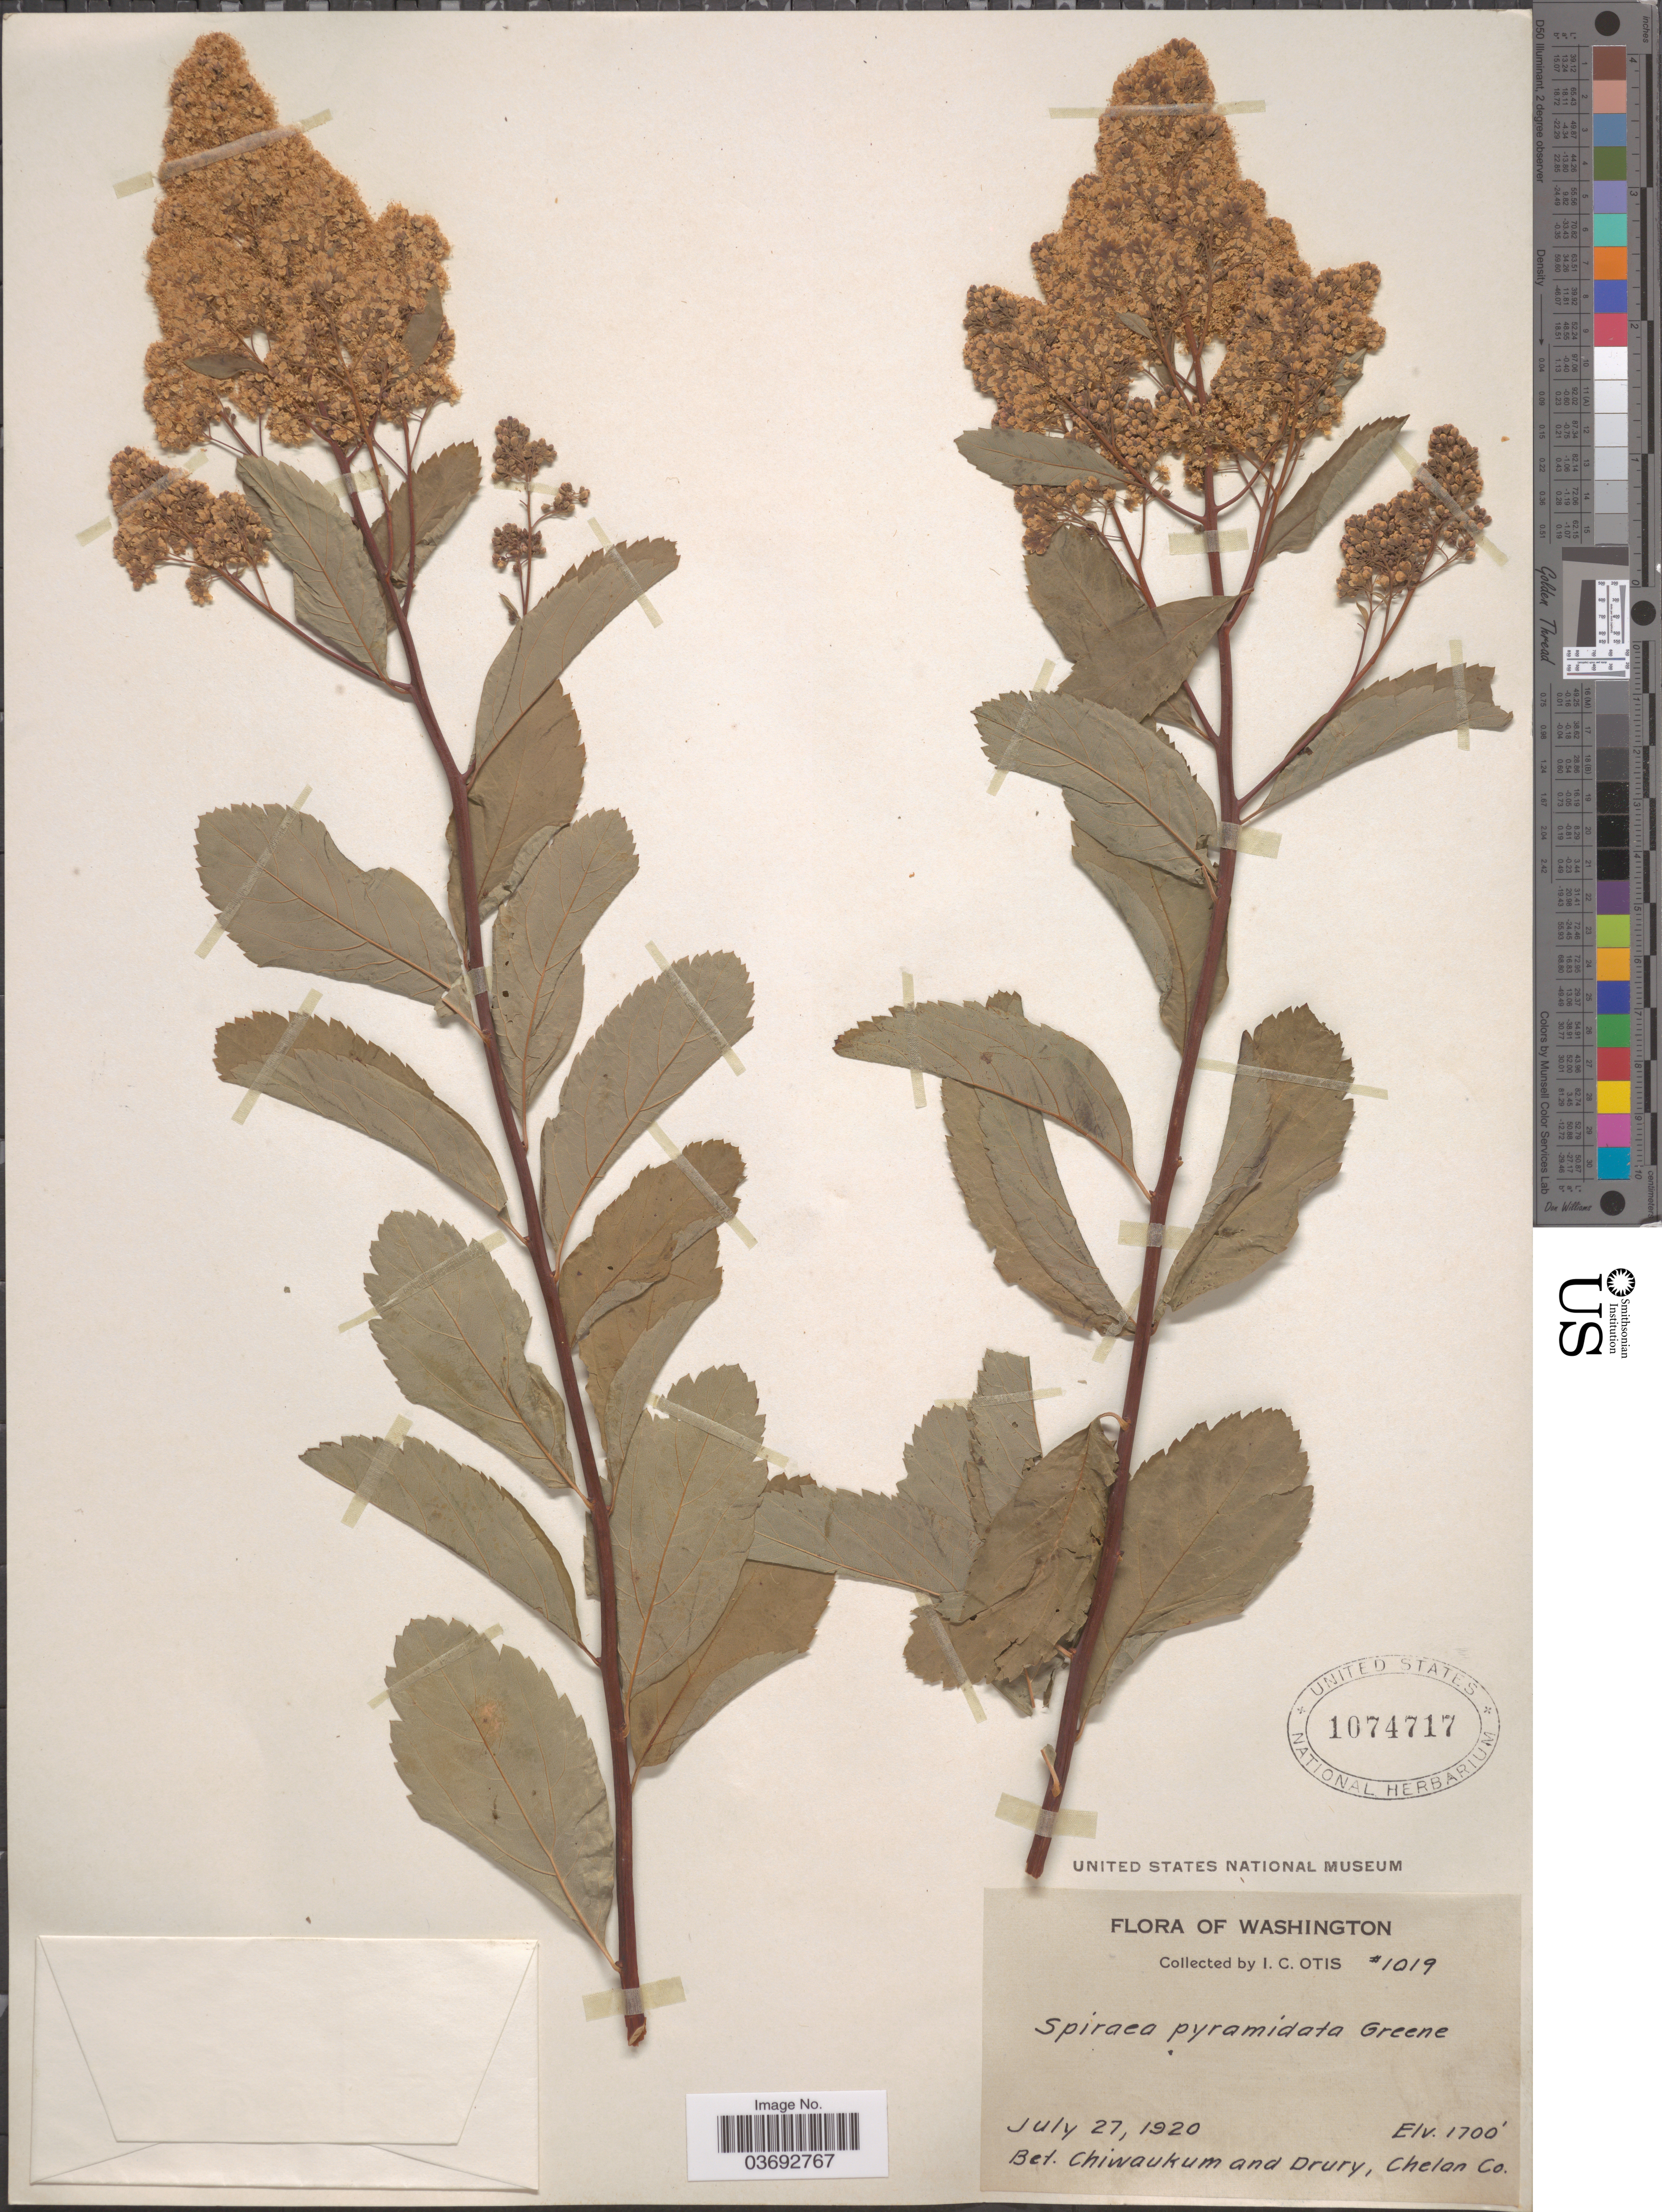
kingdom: Plantae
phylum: Tracheophyta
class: Magnoliopsida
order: Rosales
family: Rosaceae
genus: Spiraea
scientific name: Spiraea pyramidata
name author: Greene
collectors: I. C. Otis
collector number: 1019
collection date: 1920-07-27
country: United States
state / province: Washington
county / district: Chelan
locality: Bet. Chiwaukum and Drury, Chelan Co.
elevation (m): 518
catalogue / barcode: US 1074717